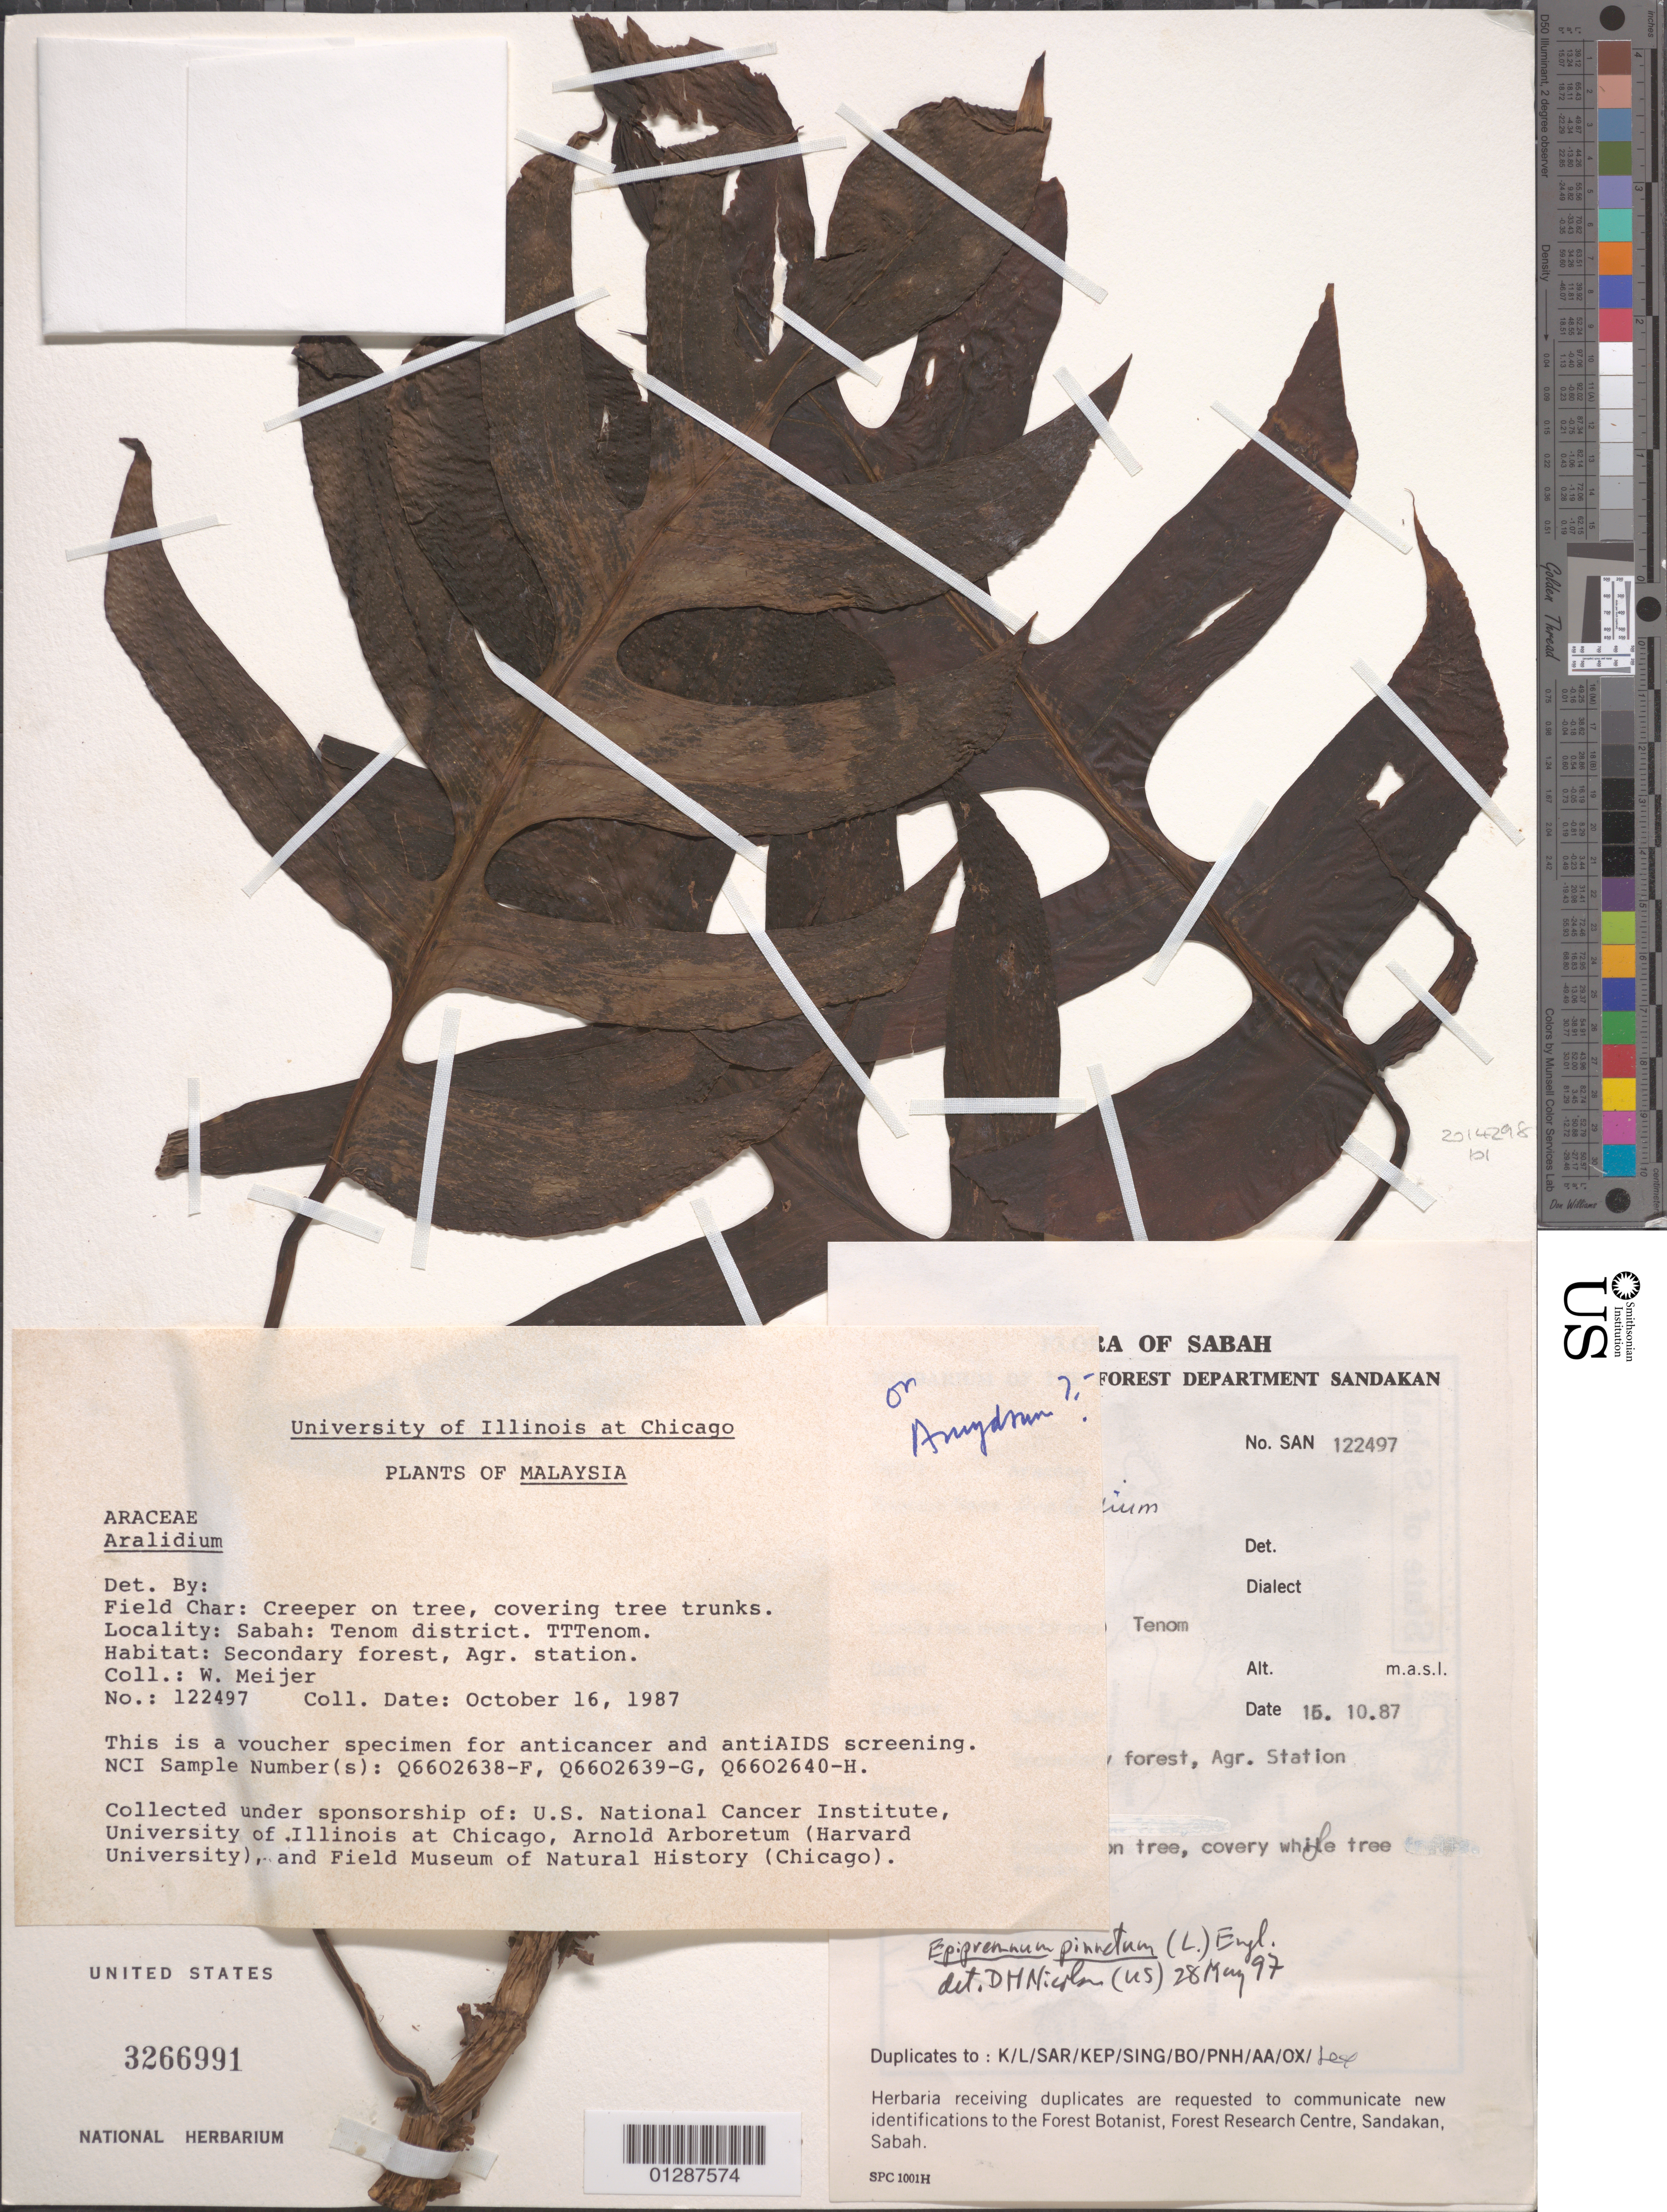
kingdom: Plantae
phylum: Tracheophyta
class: Liliopsida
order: Alismatales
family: Araceae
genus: Epipremnum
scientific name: Epipremnum pinnatum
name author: (L.) Engl.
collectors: W. Meijer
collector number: SAN122497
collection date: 1987-10-16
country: Malaysia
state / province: Sabah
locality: Tenom district. TTTenom. Agr. station.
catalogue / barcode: US 3266991